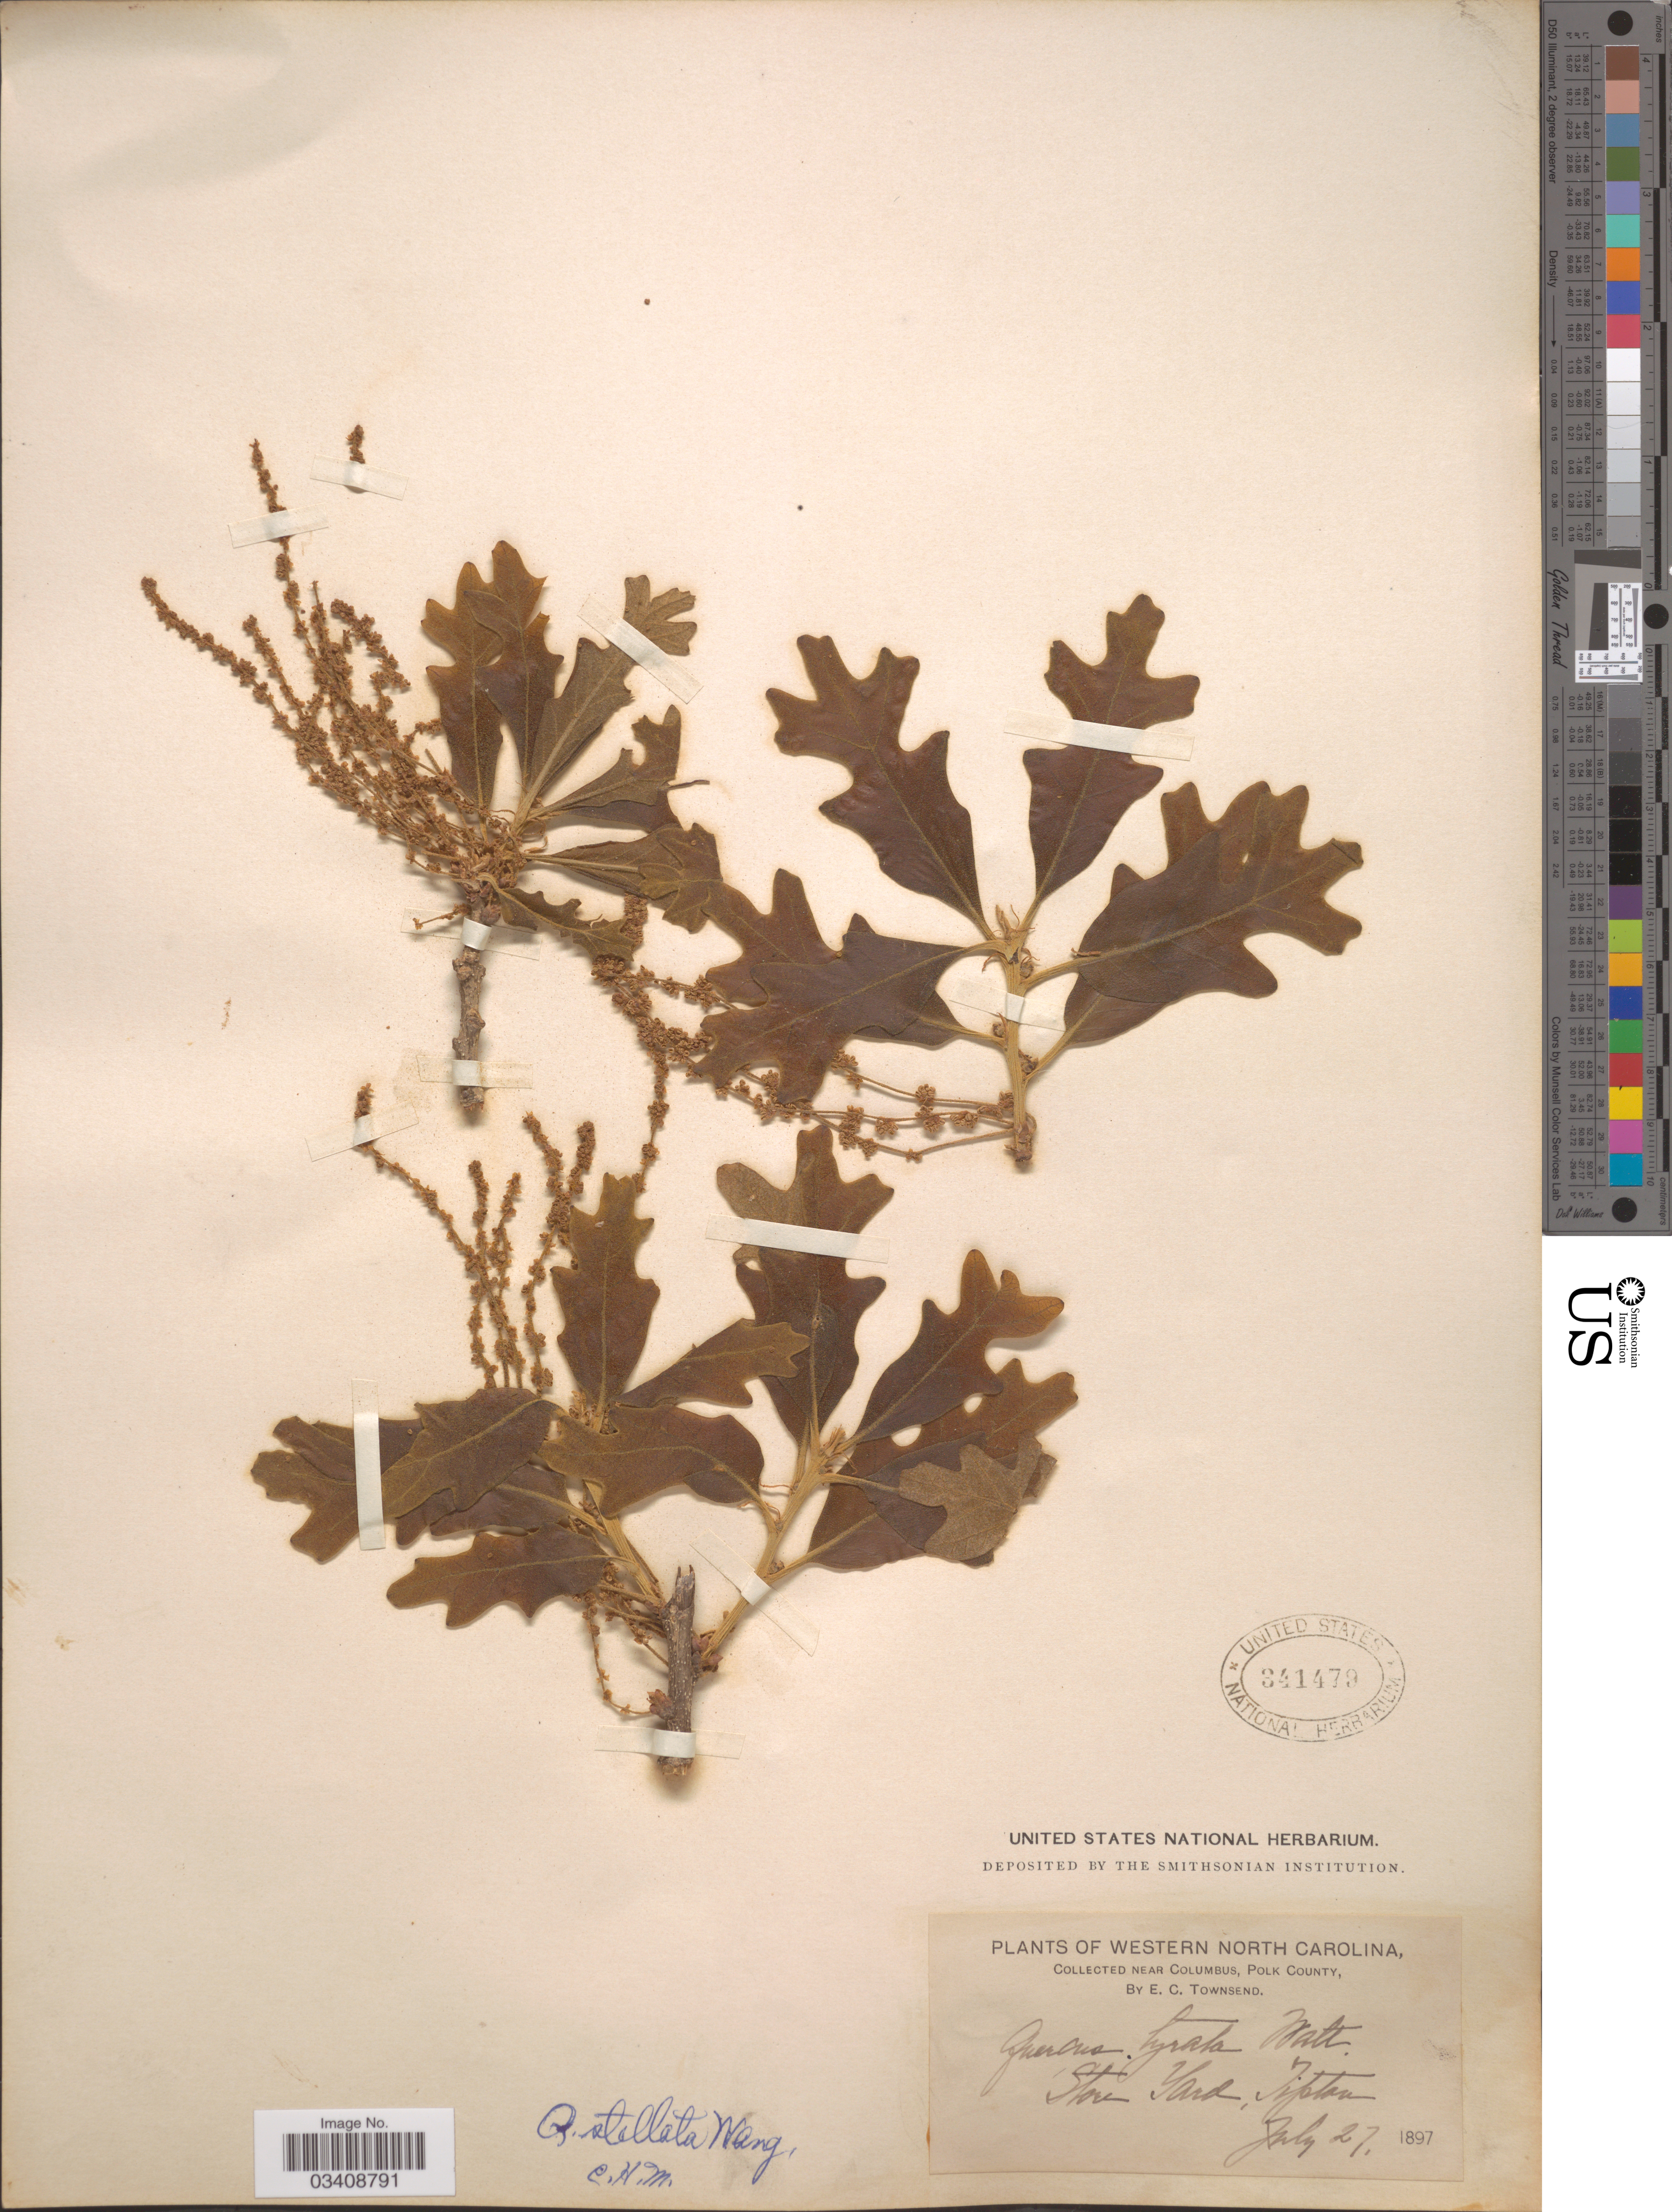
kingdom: Plantae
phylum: Tracheophyta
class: Magnoliopsida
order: Fagales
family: Fagaceae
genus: Quercus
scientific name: Quercus stellata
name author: Wangenh.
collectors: E. C. Townsend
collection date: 1897-07-27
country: United States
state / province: North Carolina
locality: Western North Carolina, near Columbus, Polk County. Store Yard, Tipton.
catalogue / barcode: US 341479